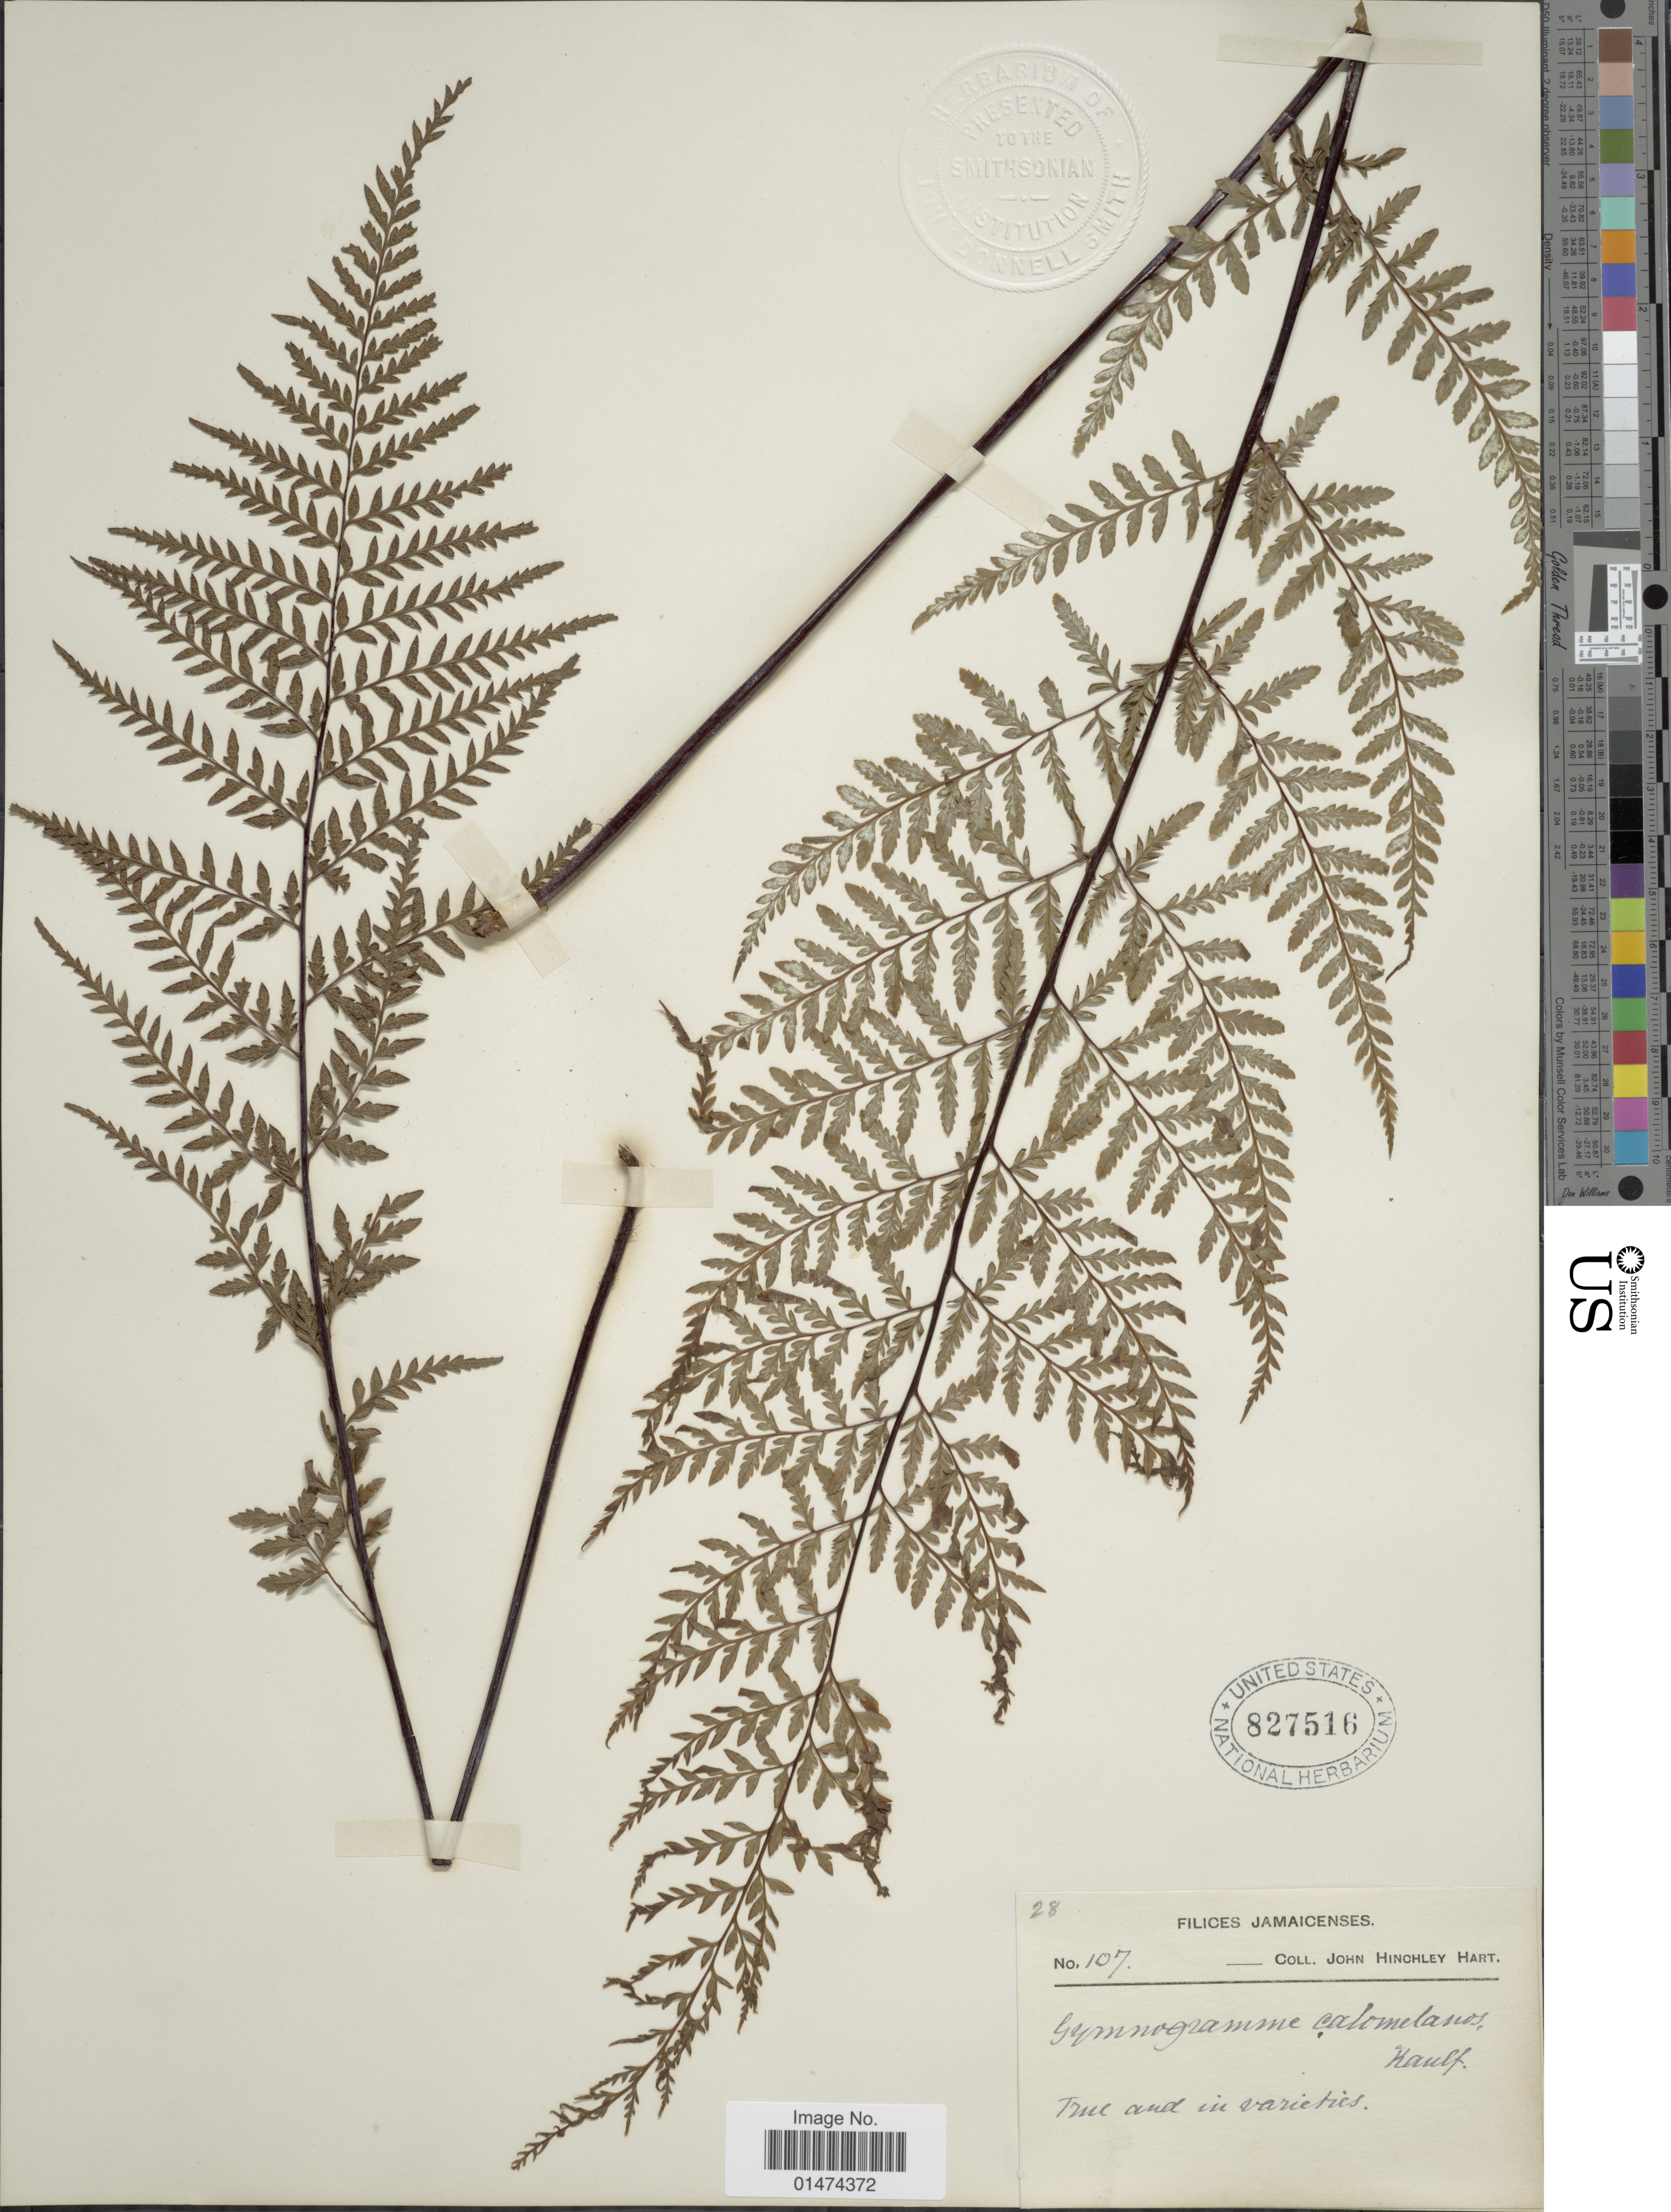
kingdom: Plantae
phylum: Tracheophyta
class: Polypodiopsida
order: Polypodiales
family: Pteridaceae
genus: Pityrogramma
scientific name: Pityrogramma calomelanos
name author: (L.) Link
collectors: J. H. Hart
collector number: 107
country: Jamaica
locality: True and in varieties [interpreted]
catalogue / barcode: US 827516